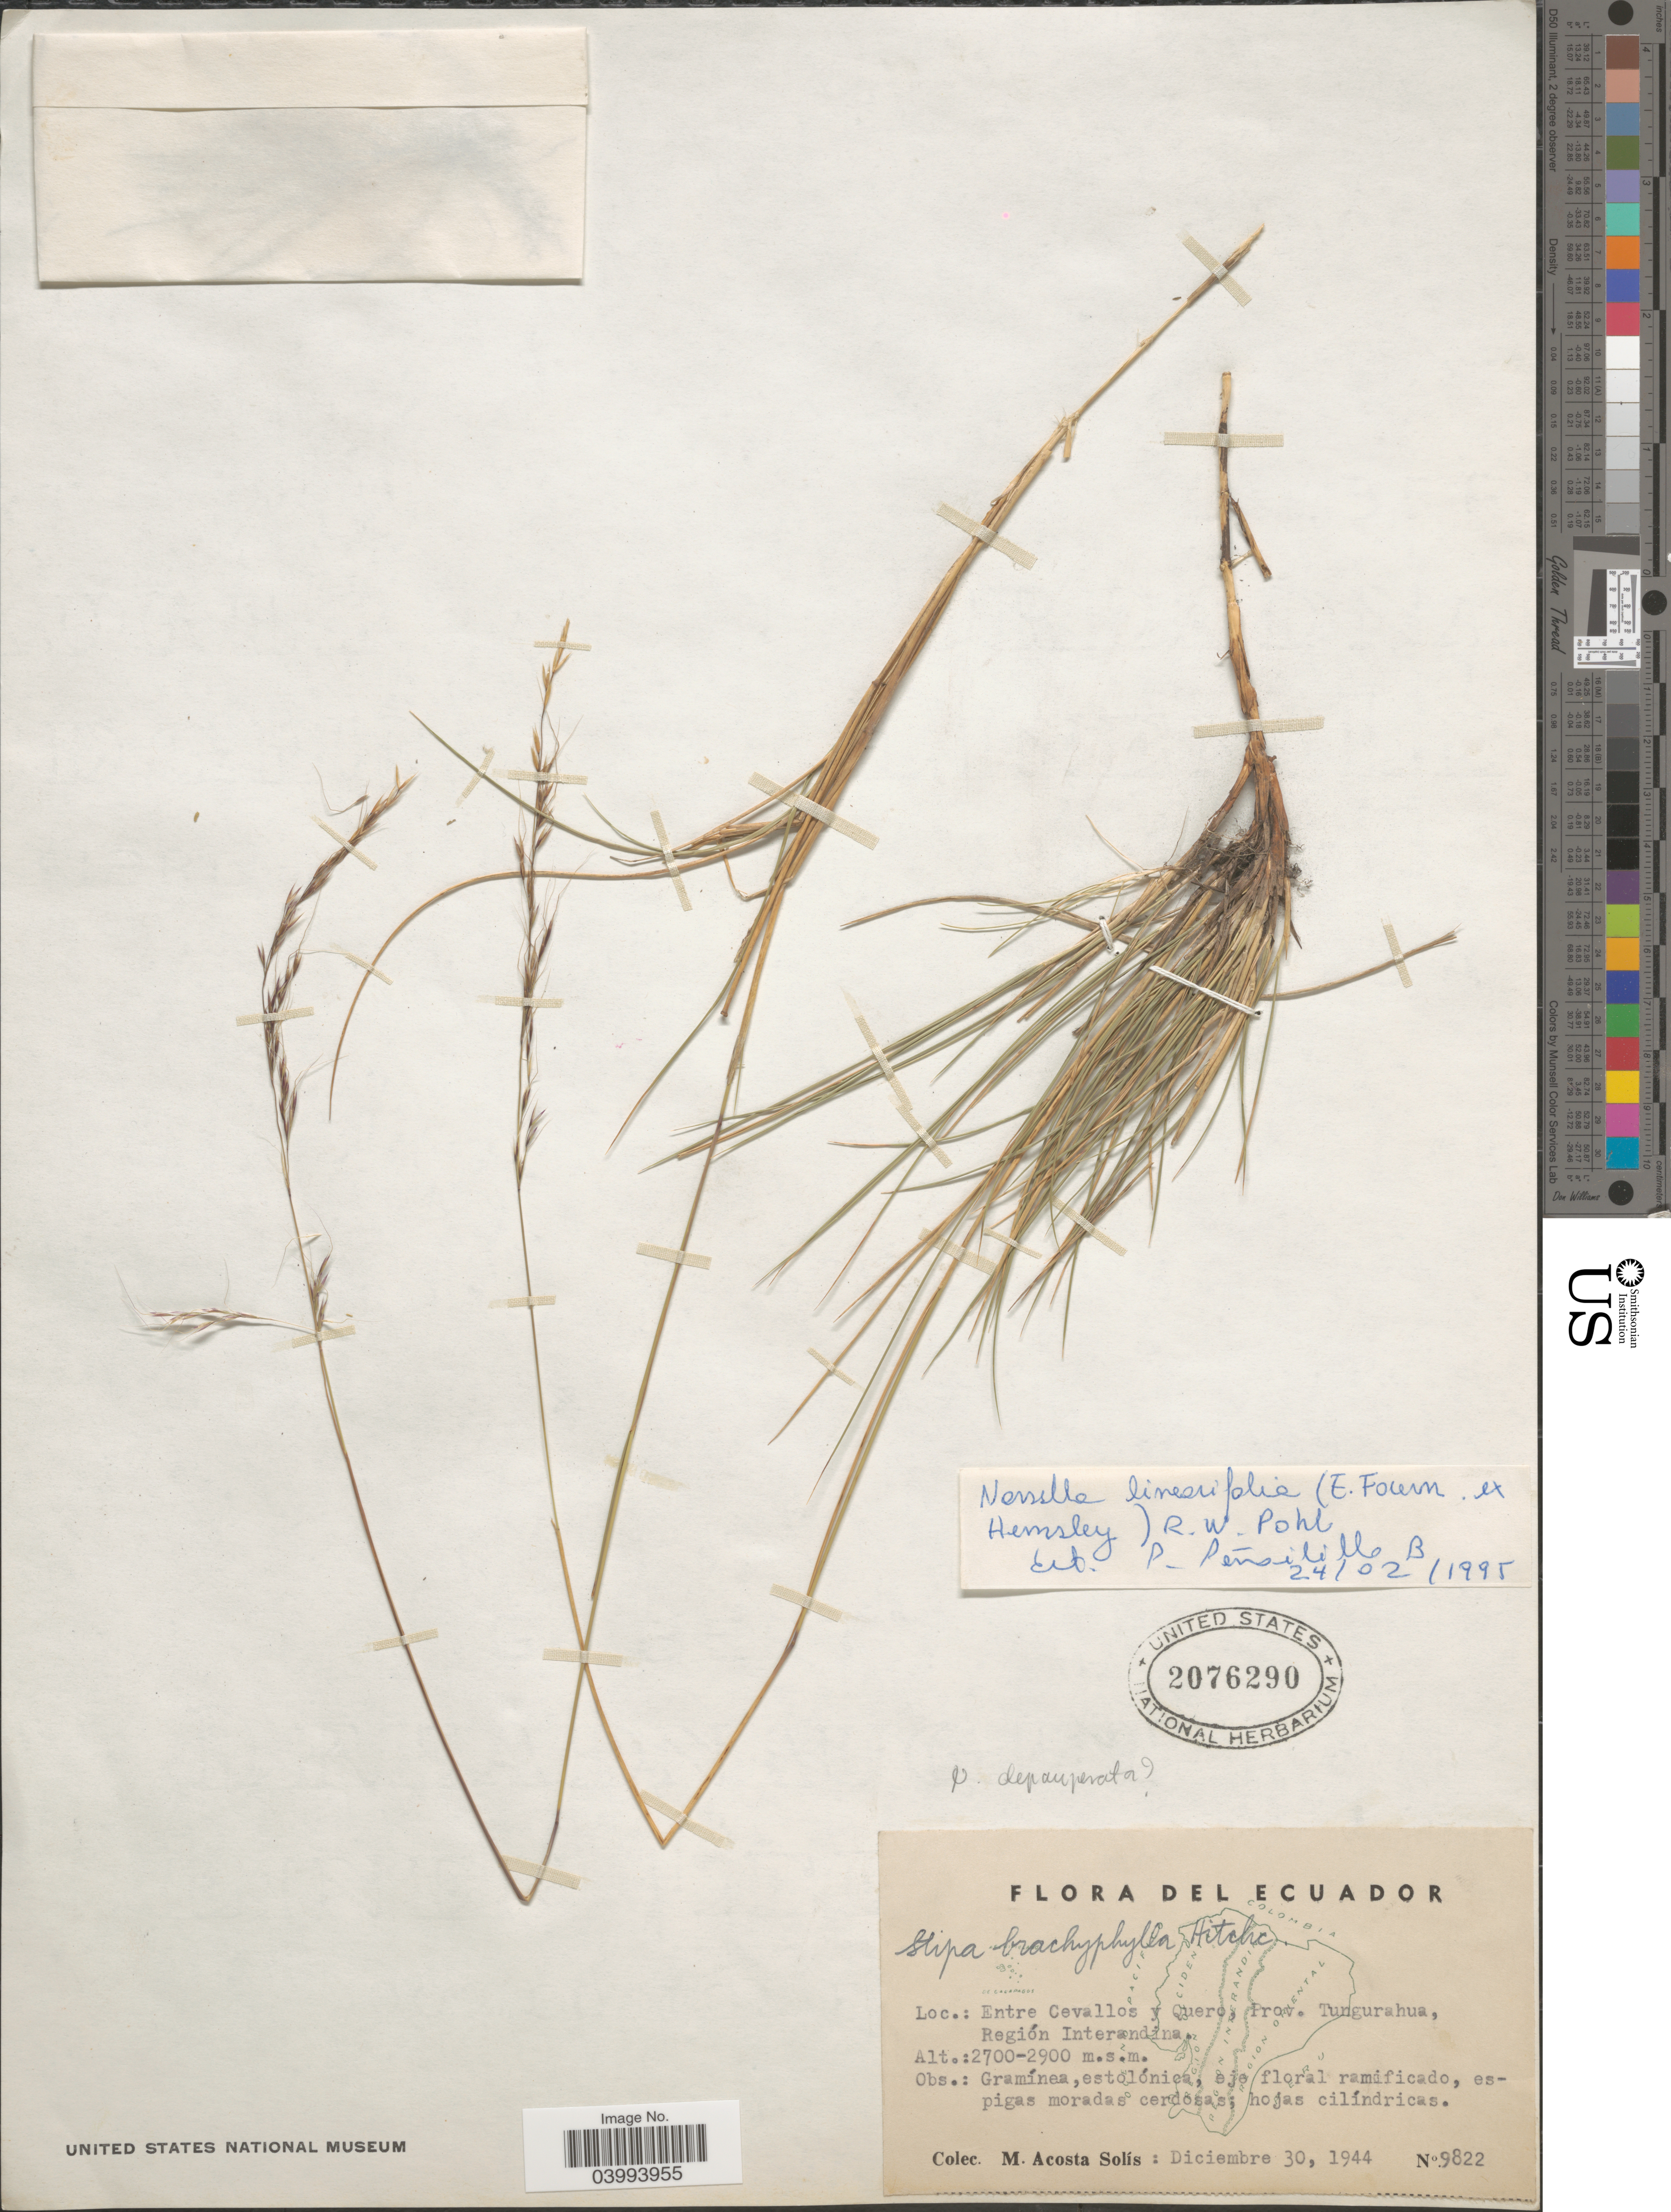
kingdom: Plantae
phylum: Tracheophyta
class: Liliopsida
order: Poales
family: Poaceae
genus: Nassella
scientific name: Nassella linearifolia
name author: (E. Fourn.) R.W. Pohl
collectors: M. Acosta Solis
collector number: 9822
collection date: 1944-12-30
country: Ecuador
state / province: Tungurahua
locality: Entre Cevallos y Quero, Región Interandina.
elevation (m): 2700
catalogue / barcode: US 2076290